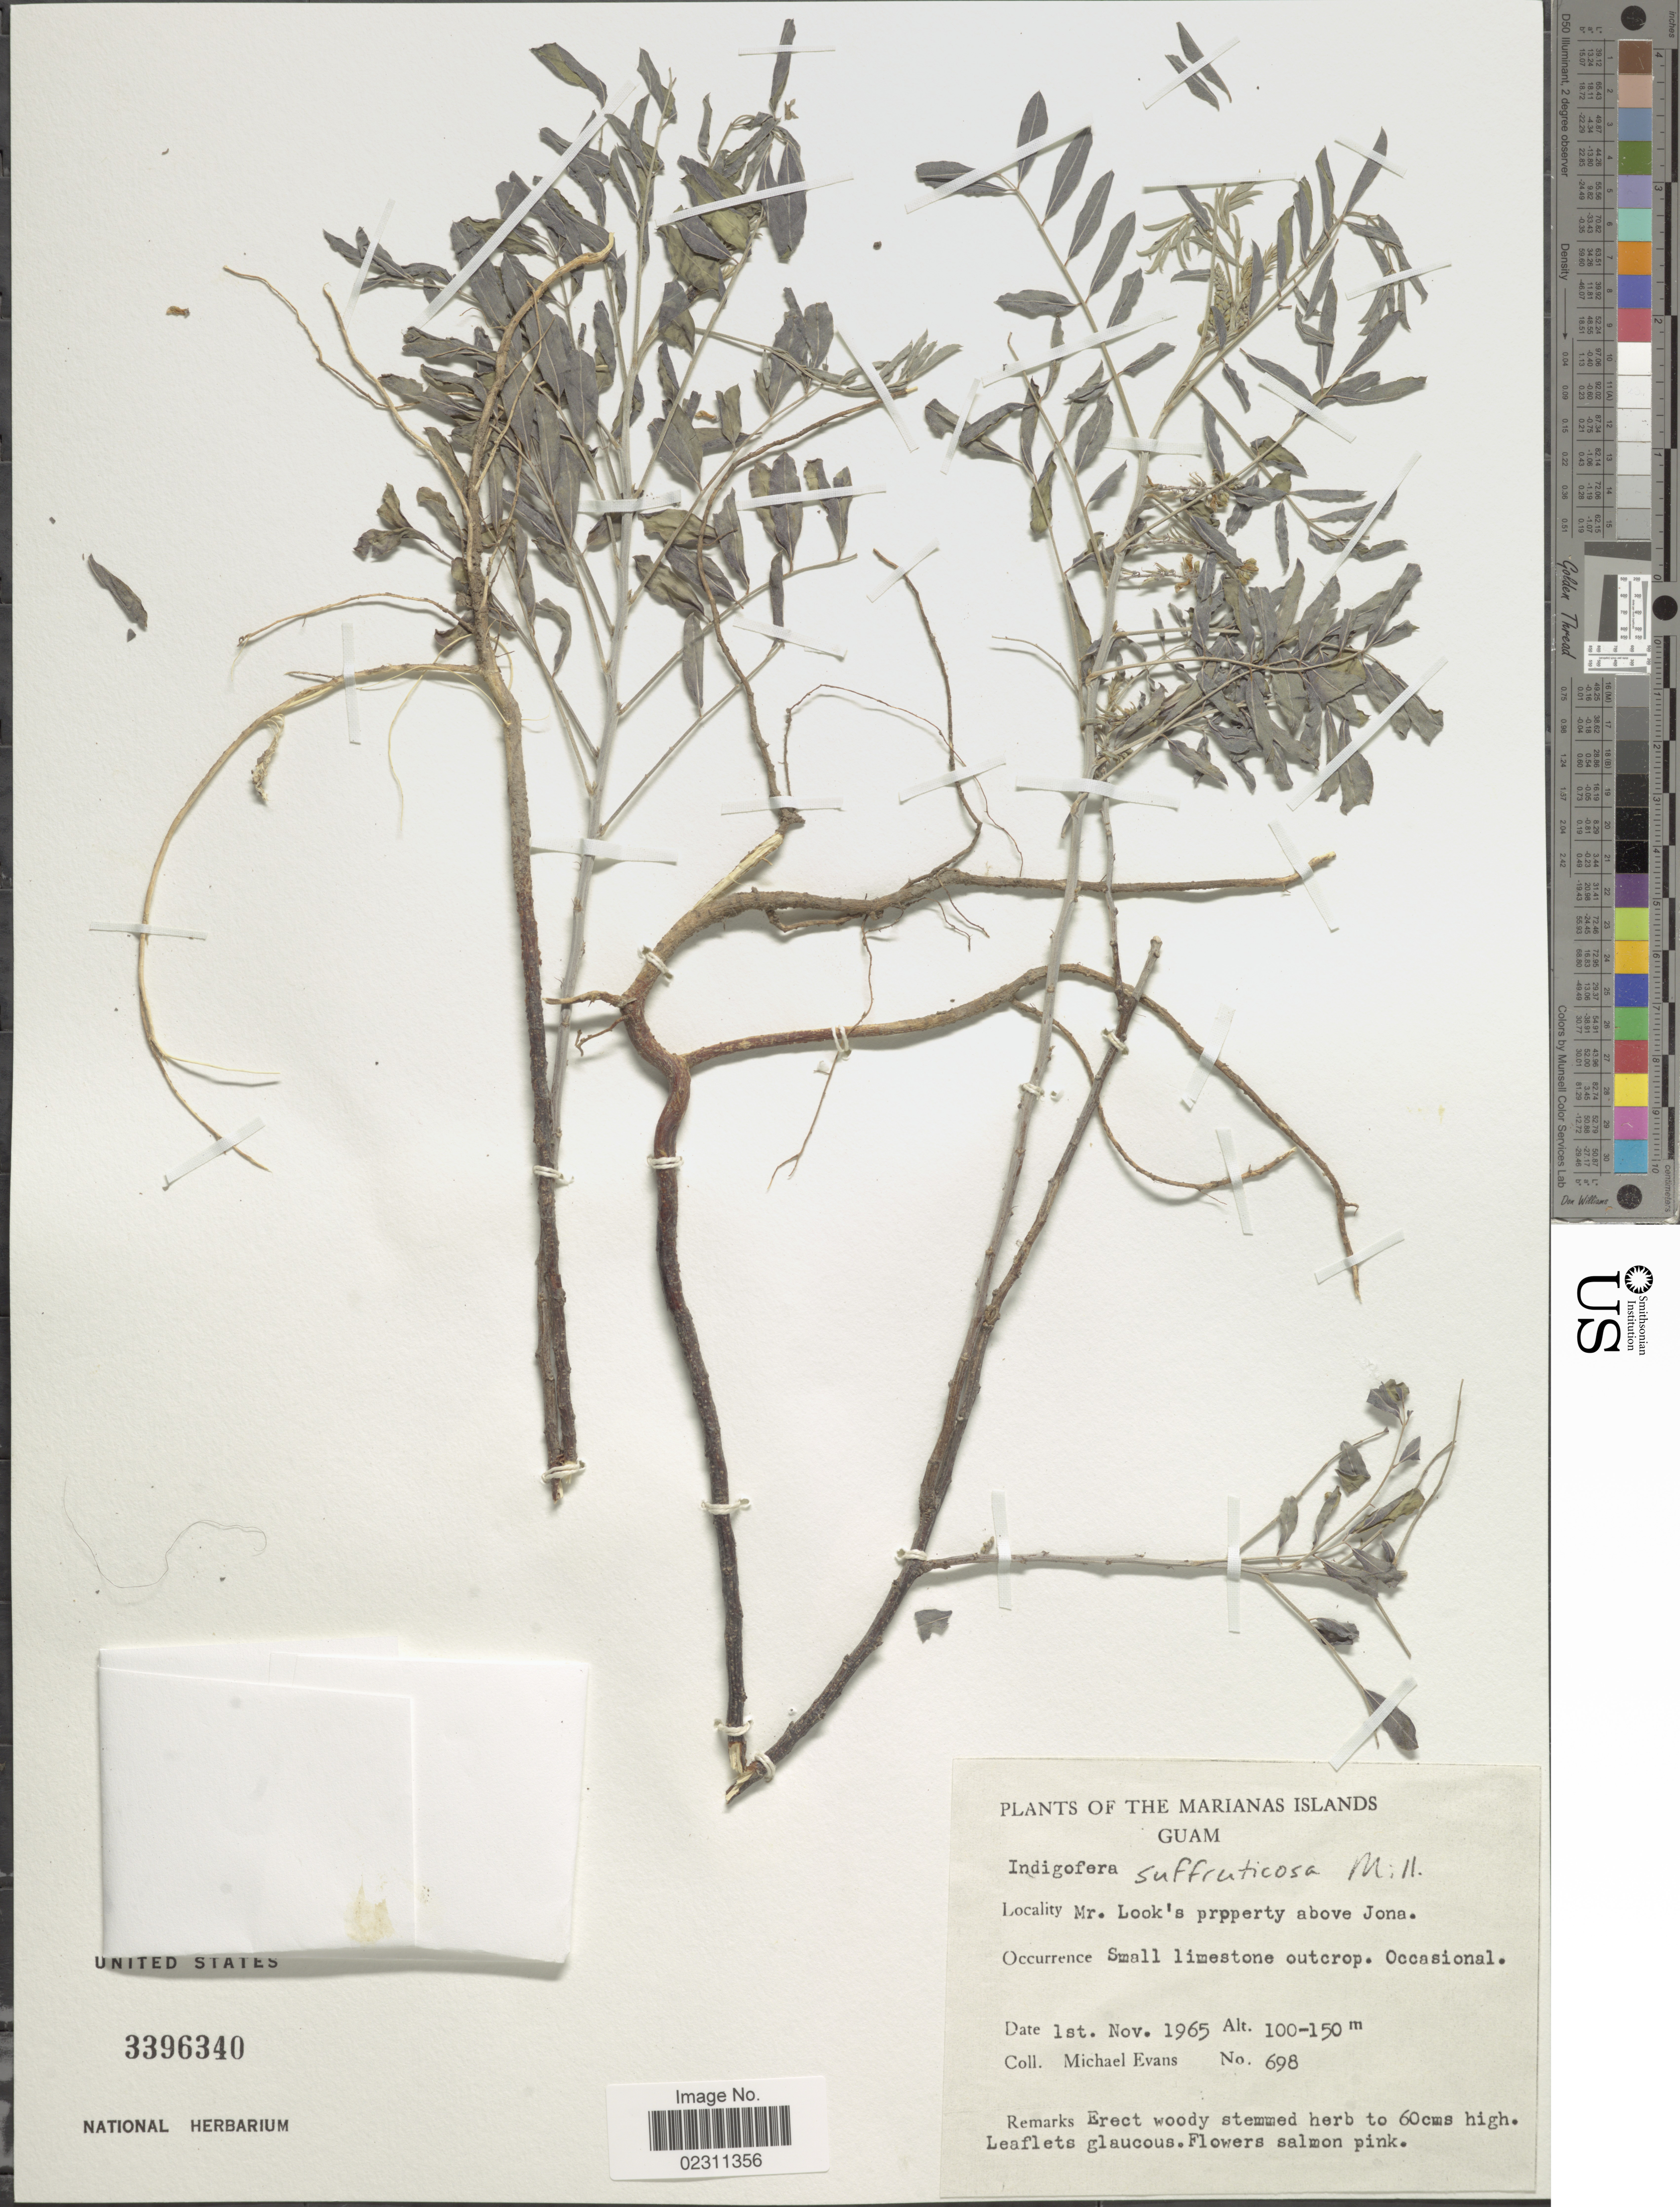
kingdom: Plantae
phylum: Tracheophyta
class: Magnoliopsida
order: Fabales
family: Fabaceae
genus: Indigofera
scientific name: Indigofera suffruticosa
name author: Mill.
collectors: M. Evans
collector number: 698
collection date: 1965-11-01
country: Guam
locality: Marianas Islands. Mr. Look's property above Jona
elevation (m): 100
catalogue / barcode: US 3396340